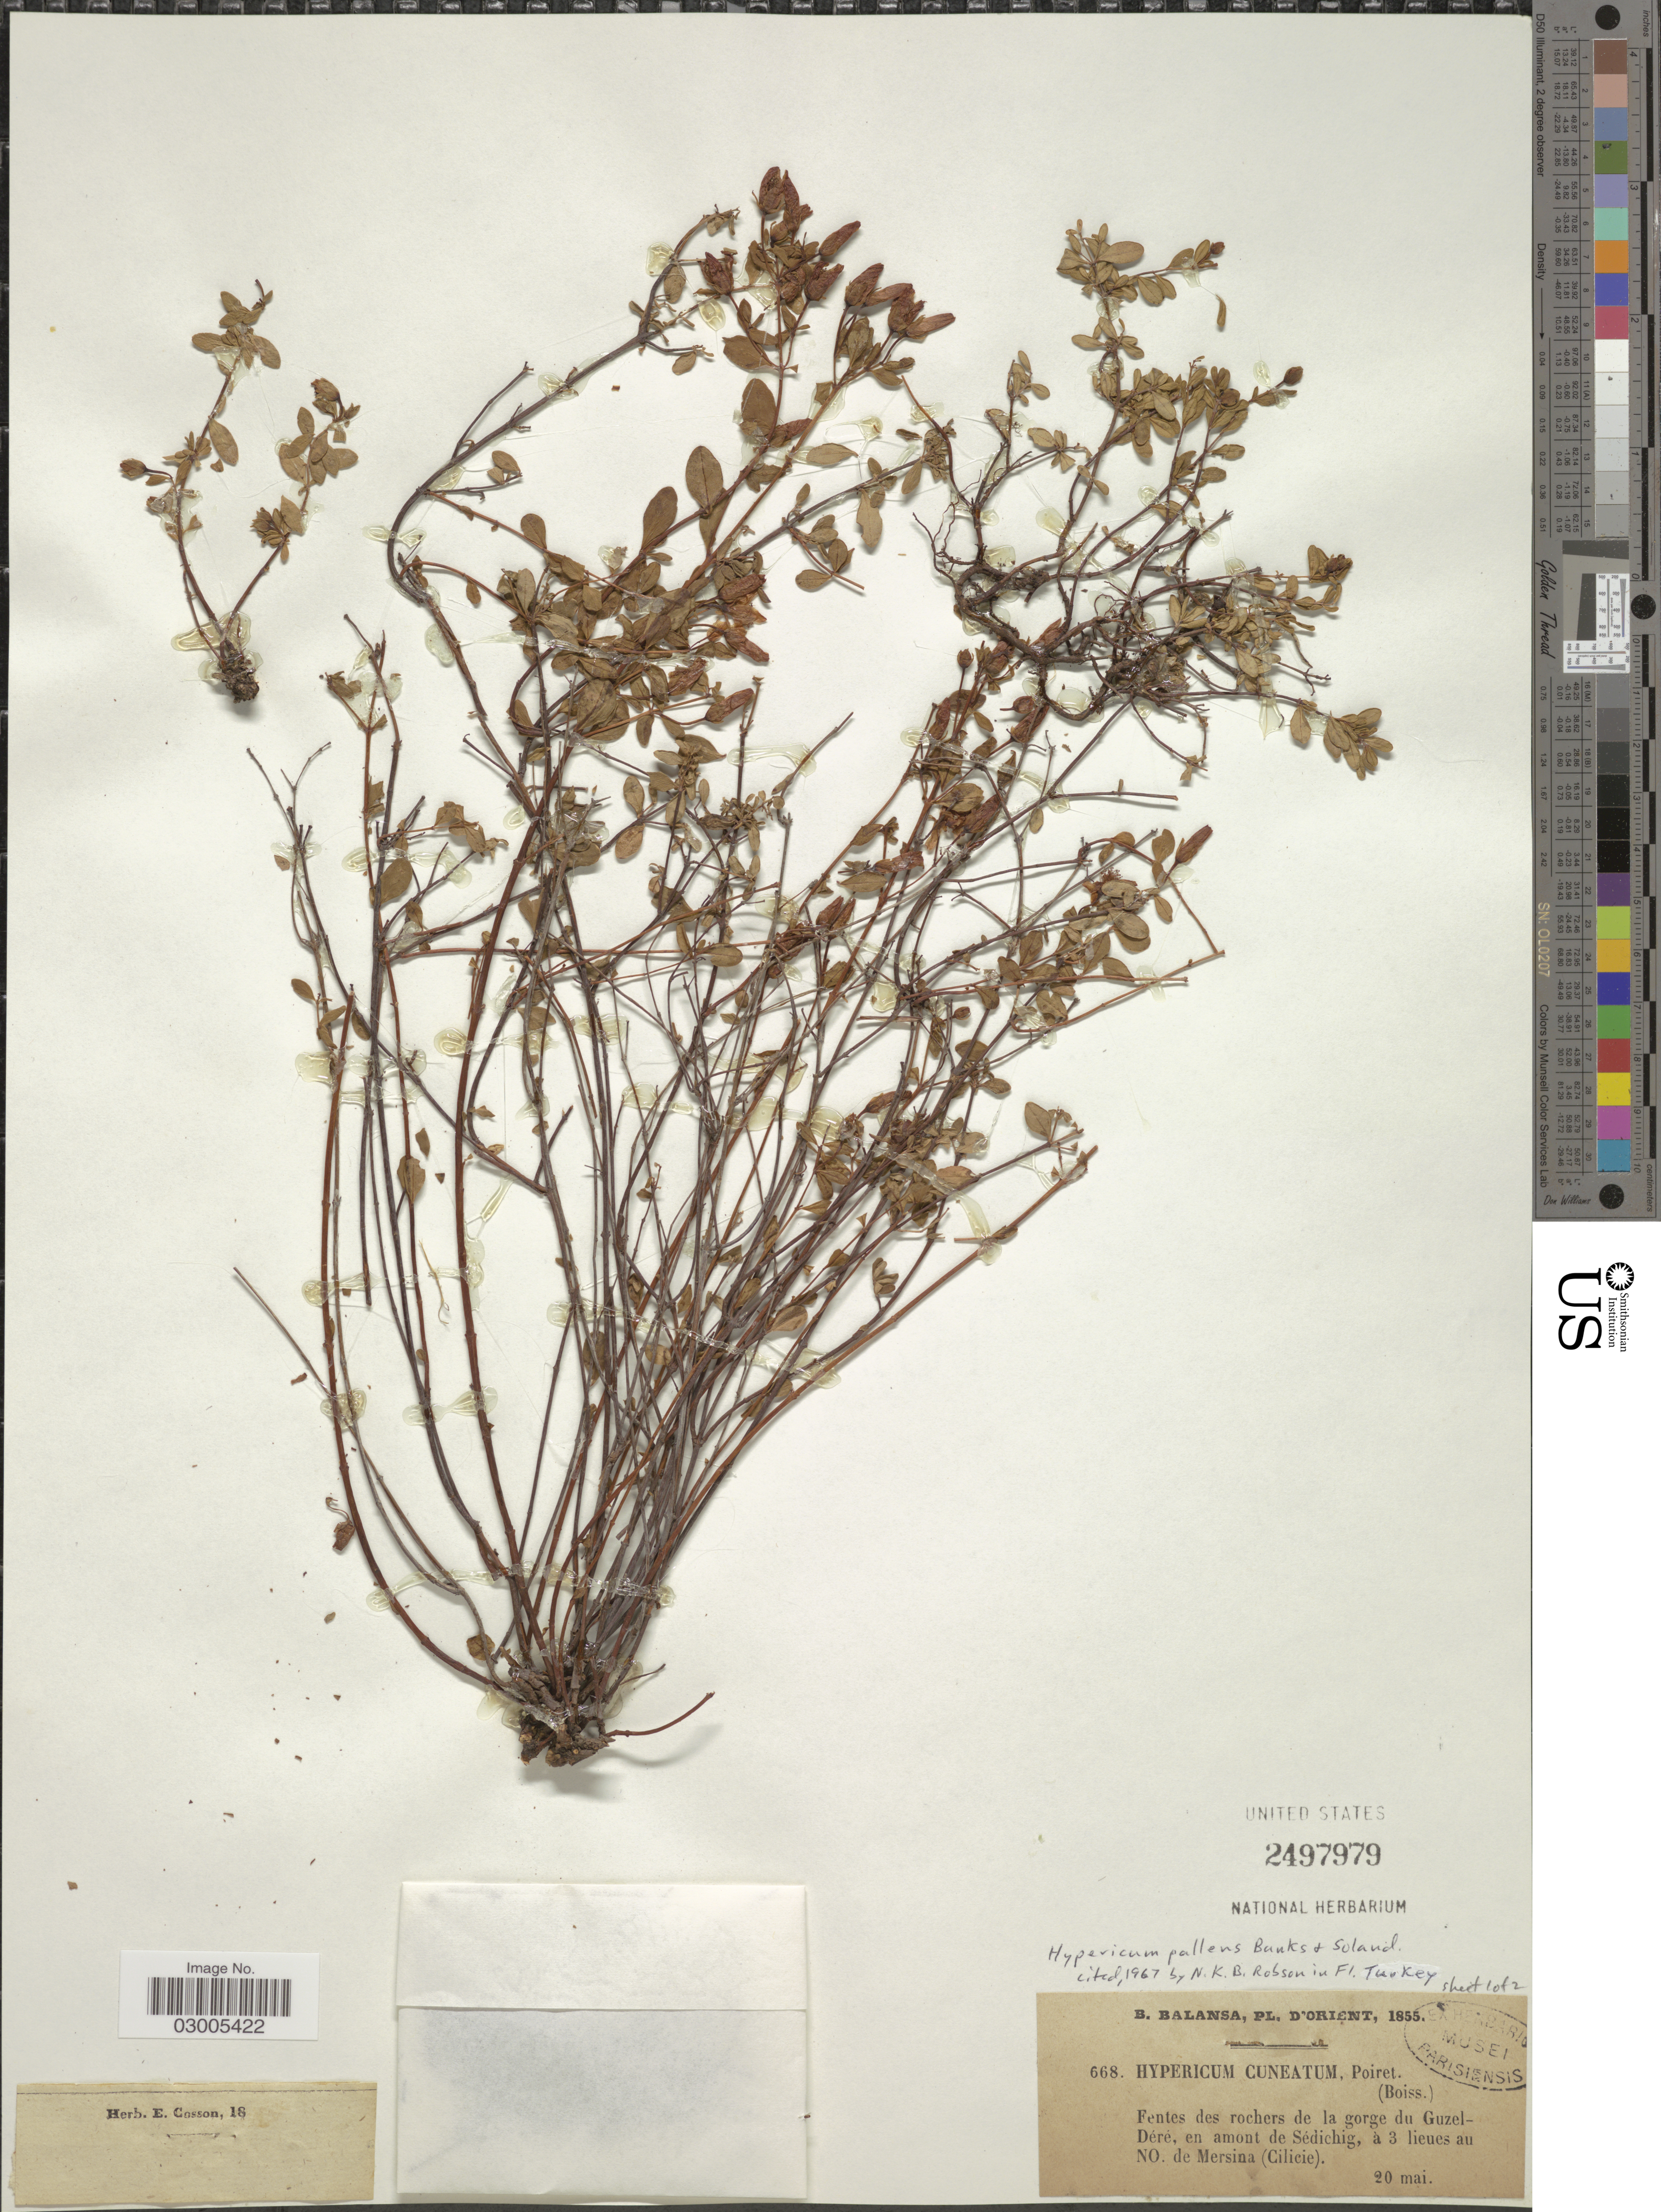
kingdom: Plantae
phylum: Tracheophyta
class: Magnoliopsida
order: Malpighiales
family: Hypericaceae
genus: Hypericum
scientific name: Hypericum pallens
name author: D. Don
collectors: B. Balansa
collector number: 668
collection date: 1855-05-20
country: Turkey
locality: D'Orient. Fentes des rochers de la gorge du Guzel-Déré, en amont de Sédichig, à 3 lieues au NO. de Mersina (Cilicie).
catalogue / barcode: US 2497979